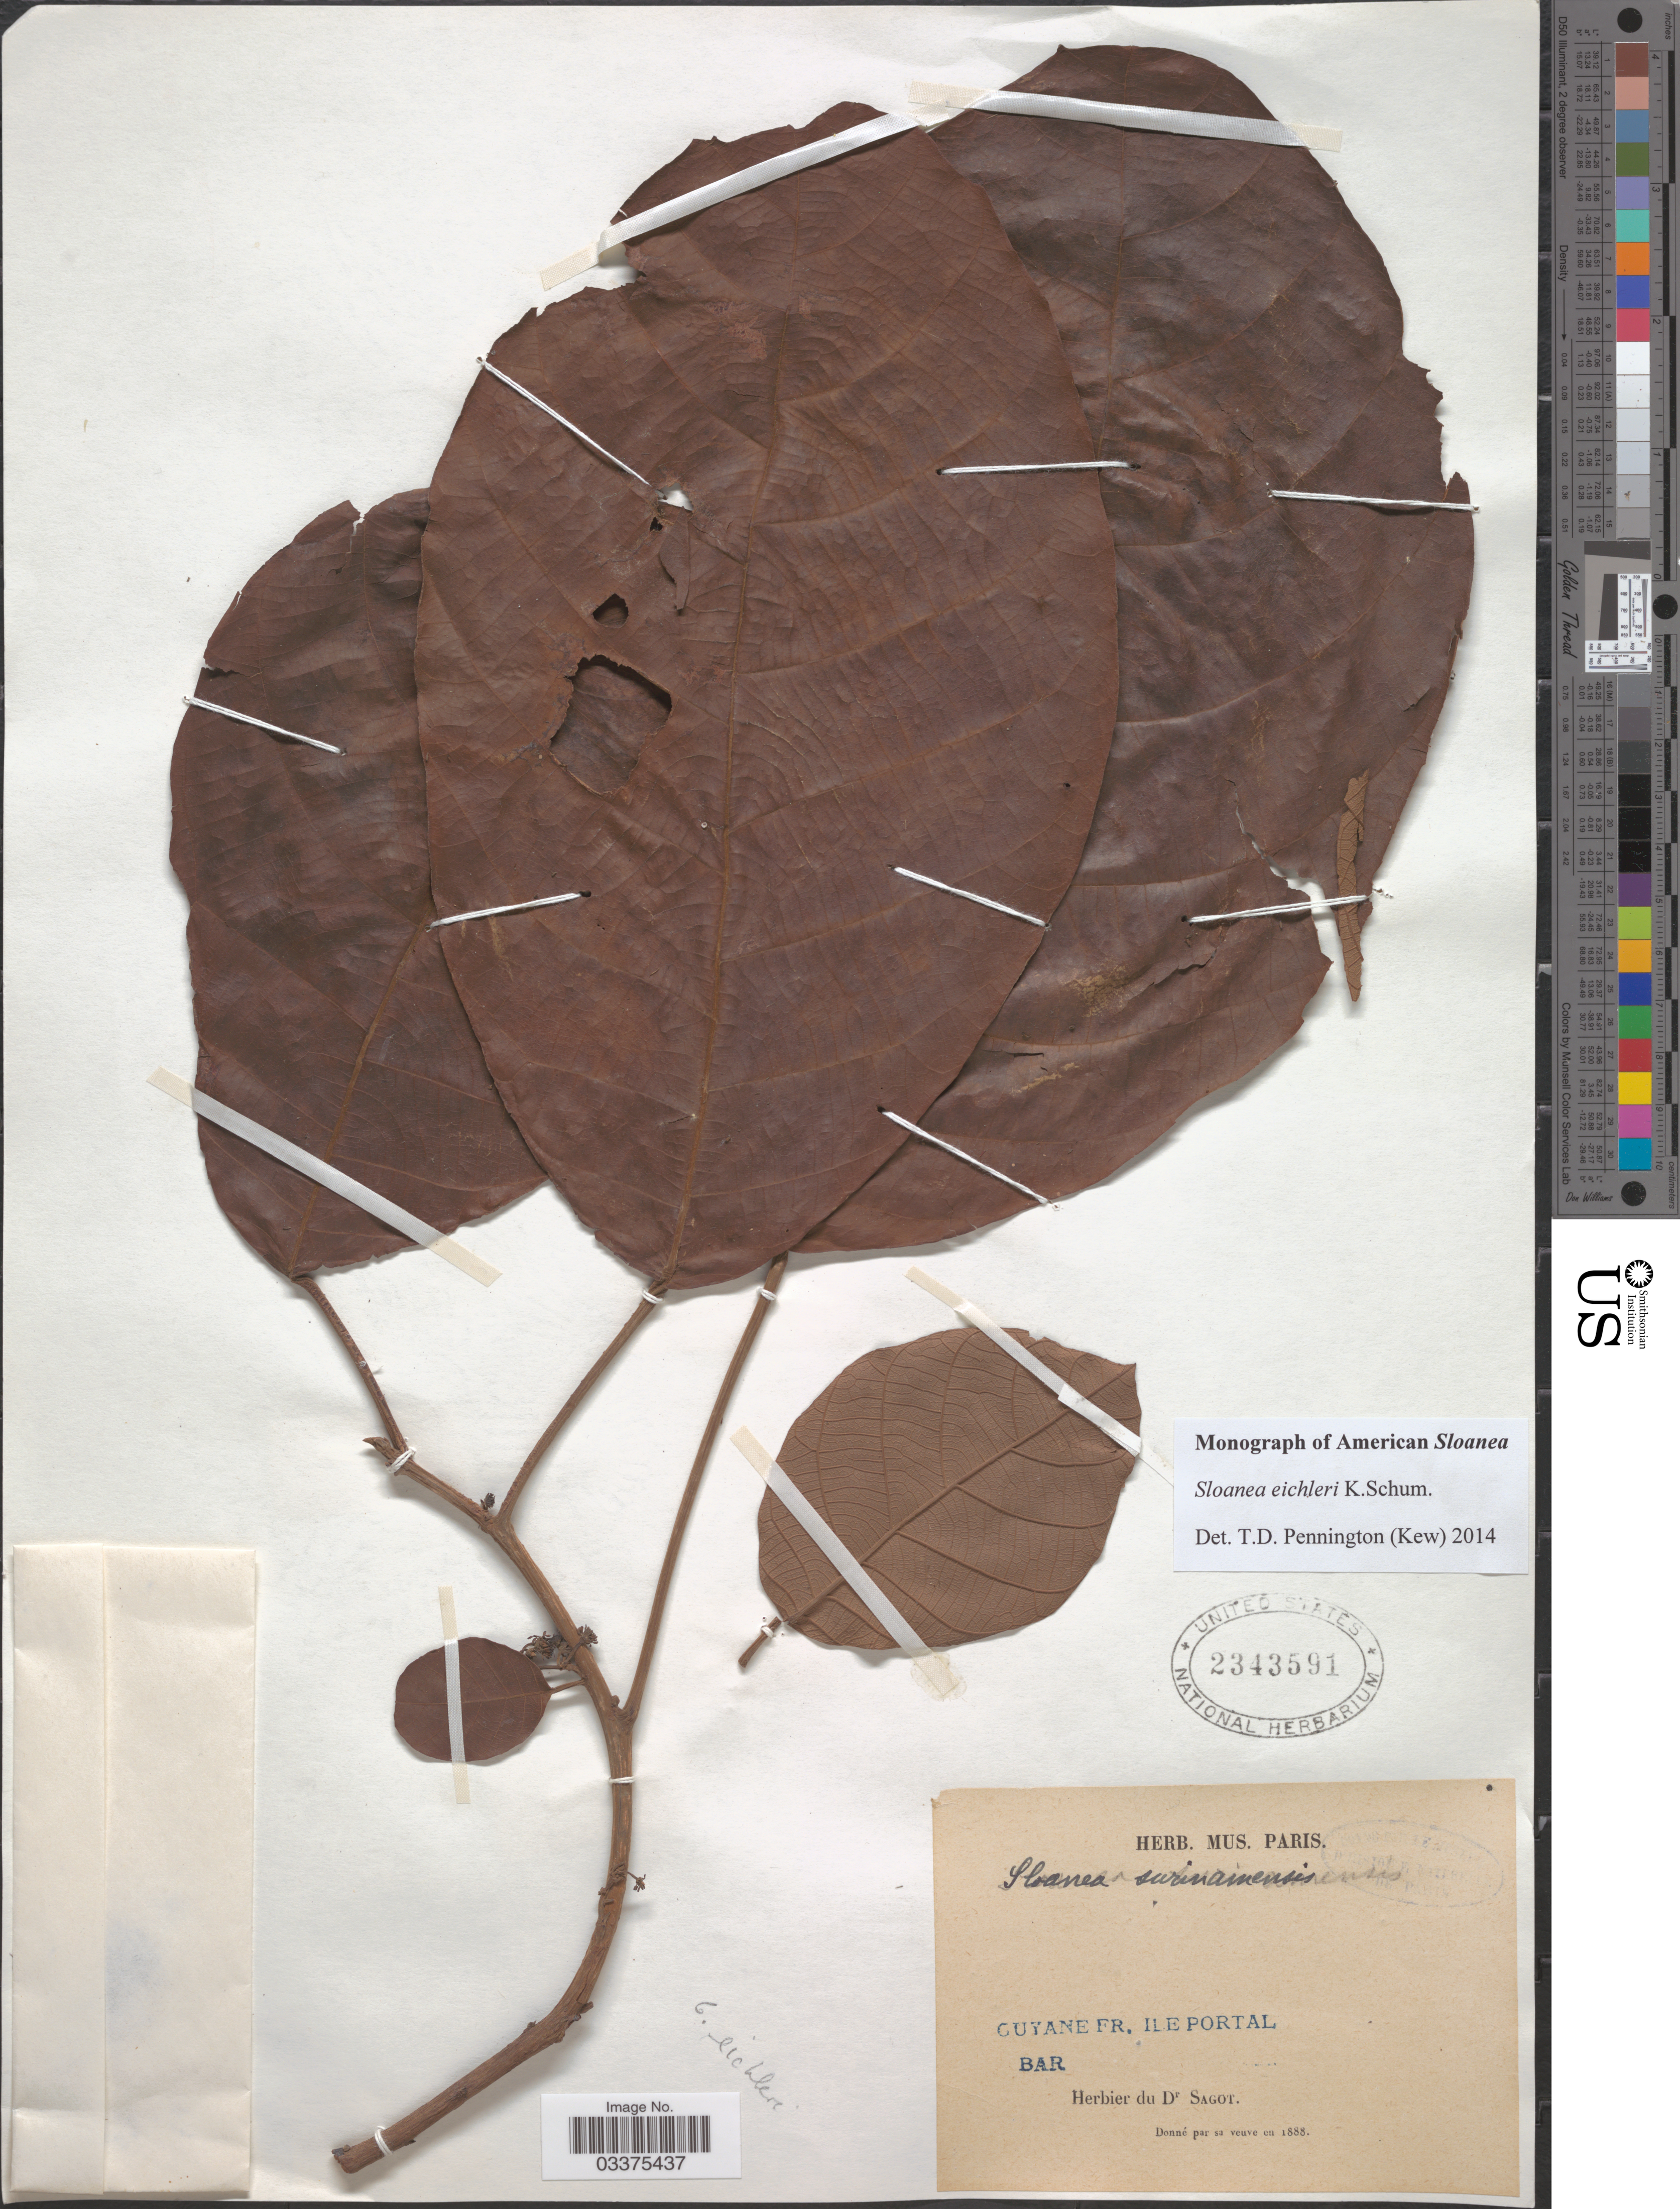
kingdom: Plantae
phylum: Tracheophyta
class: Magnoliopsida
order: Oxalidales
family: Elaeocarpaceae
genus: Sloanea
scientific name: Sloanea eichleri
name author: K. Schum.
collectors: ex herb. Sagot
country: French Guiana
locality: Guyane Fr. Ile Portal. Bar.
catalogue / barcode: US 2343591